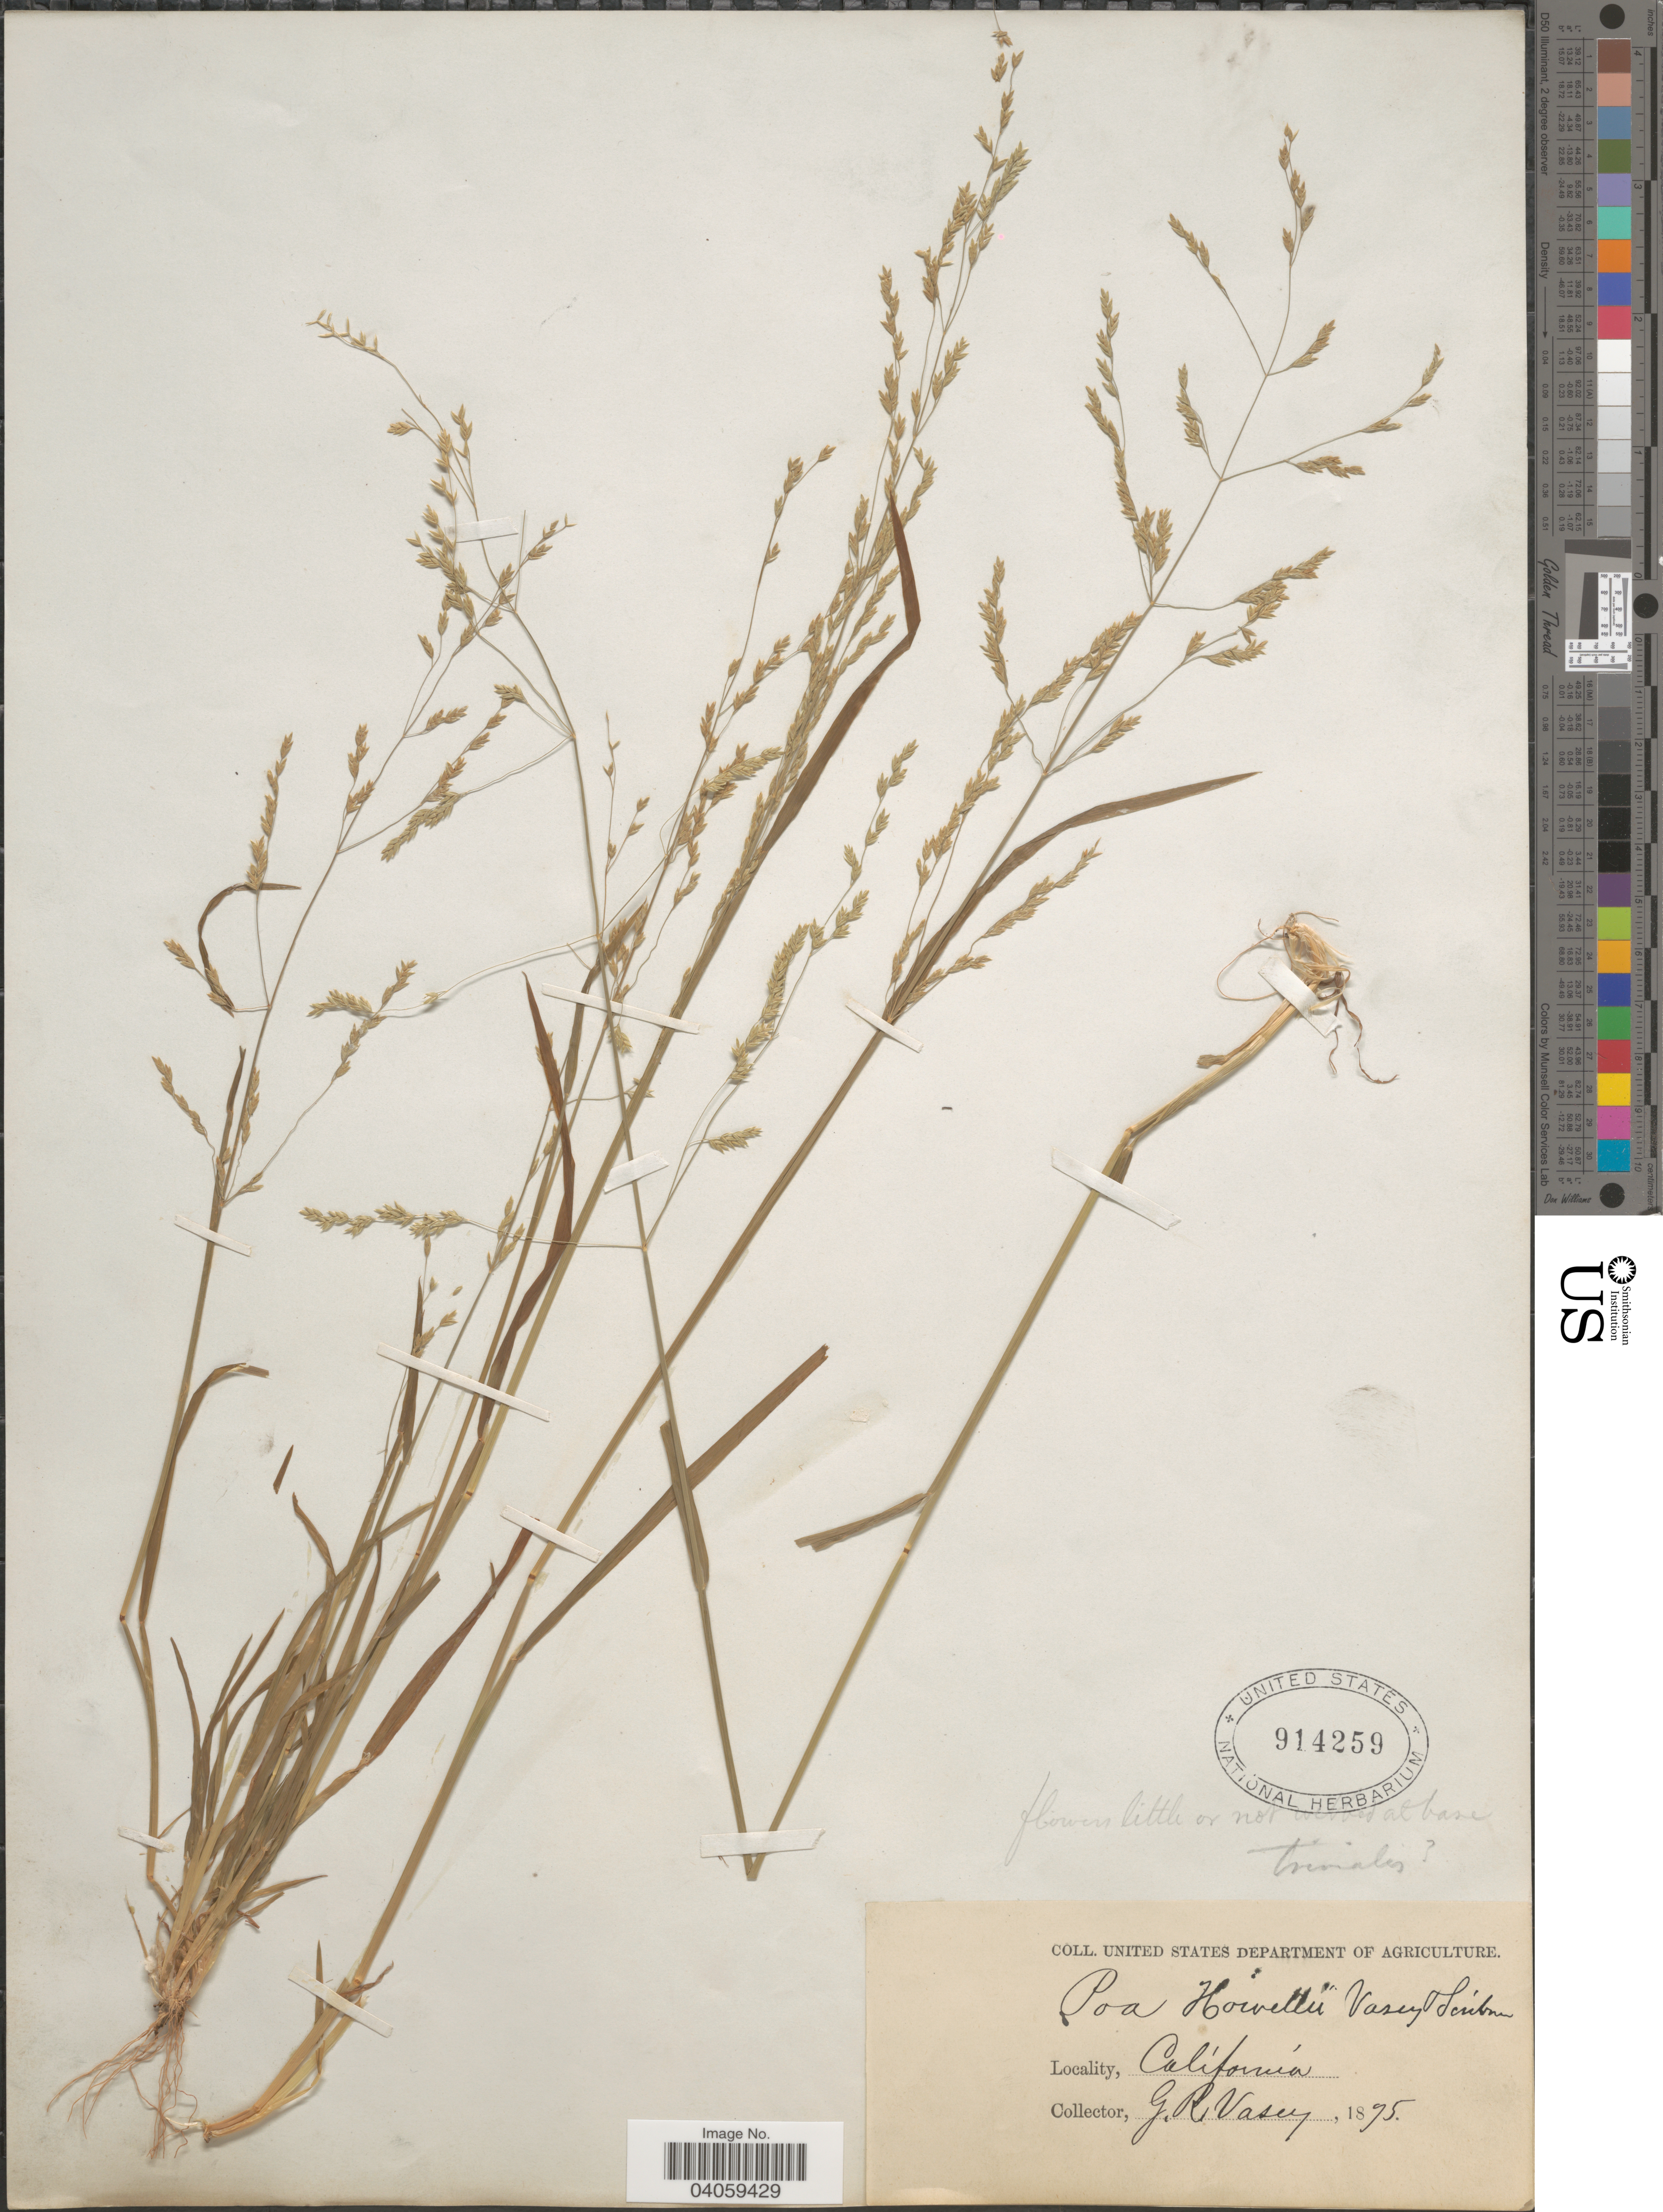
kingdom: Plantae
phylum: Tracheophyta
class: Liliopsida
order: Poales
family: Poaceae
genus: Poa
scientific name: Poa howellii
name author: Vasey & Scribn.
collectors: G. R. Vasey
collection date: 1875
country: United States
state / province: California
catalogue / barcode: US 914259